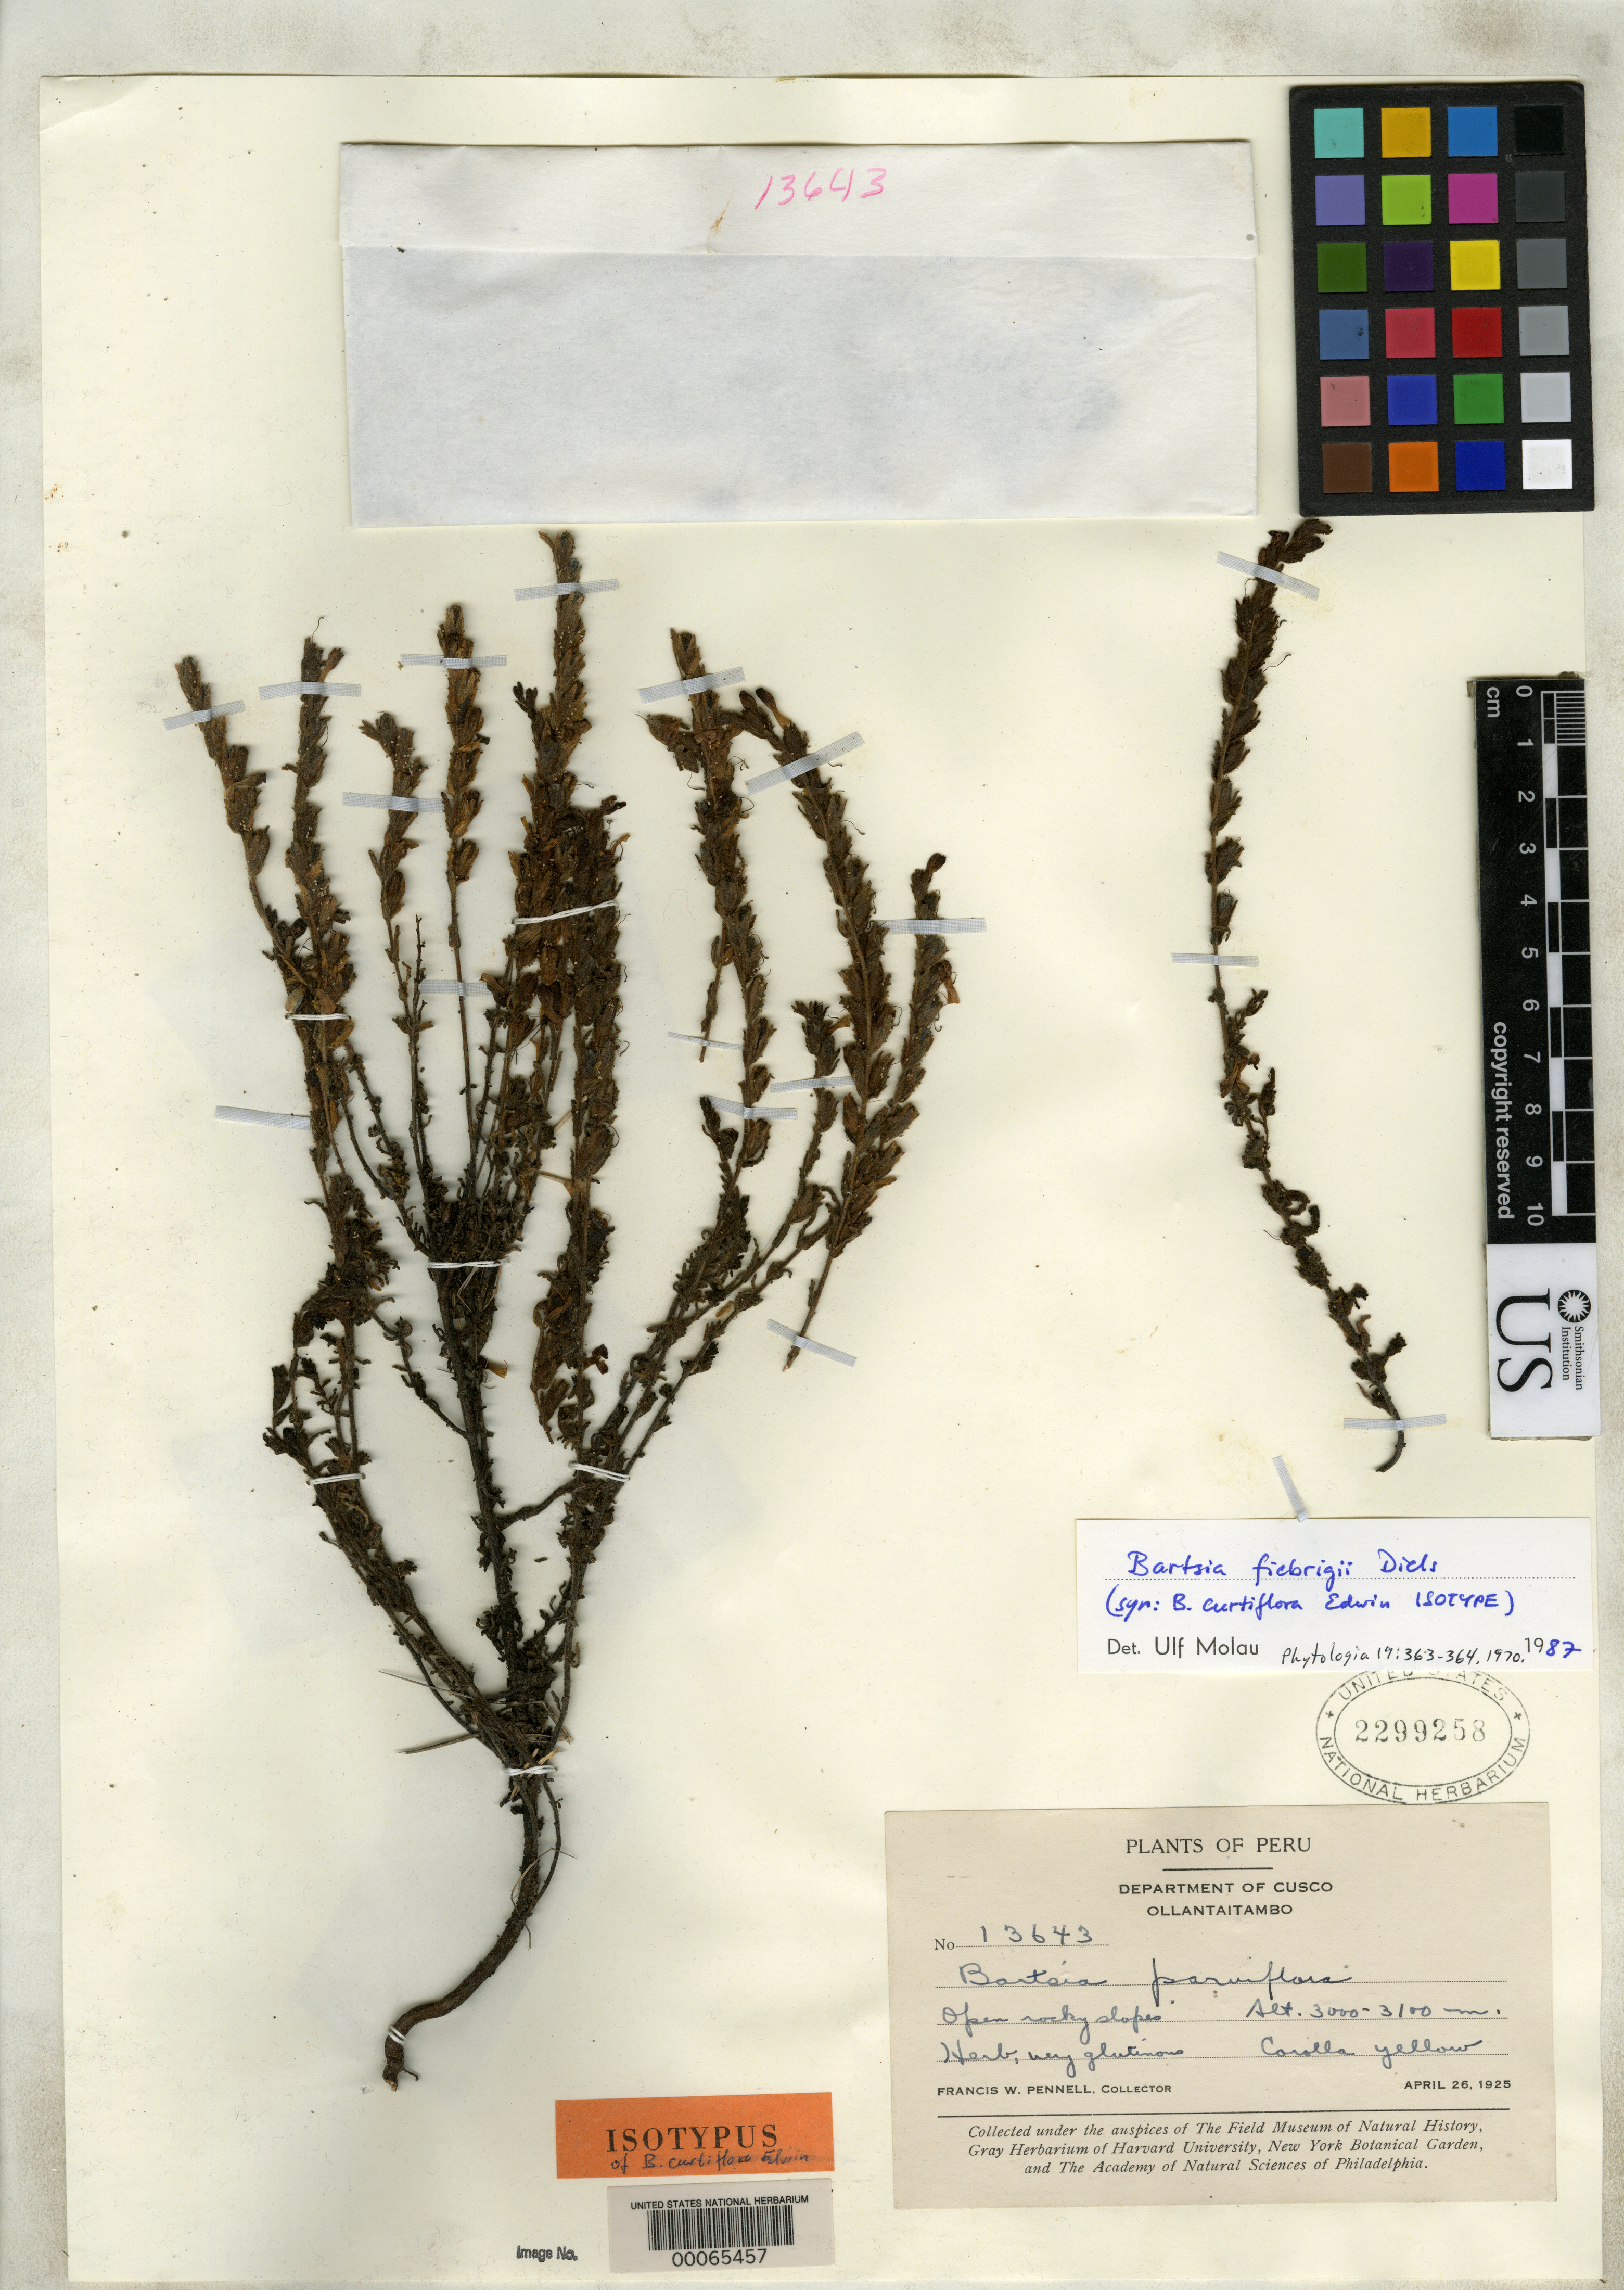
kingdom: Plantae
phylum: Tracheophyta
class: Magnoliopsida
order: Lamiales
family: Orobanchaceae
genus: Bartsia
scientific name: Bartsia curtiflora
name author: Edwin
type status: Isotype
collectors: F. W. Pennell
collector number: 13643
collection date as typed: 26 Apr 1925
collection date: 1925-04-26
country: Peru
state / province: Cusco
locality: Ollantaytambo, open rocky slopes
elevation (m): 3000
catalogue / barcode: US 2299258